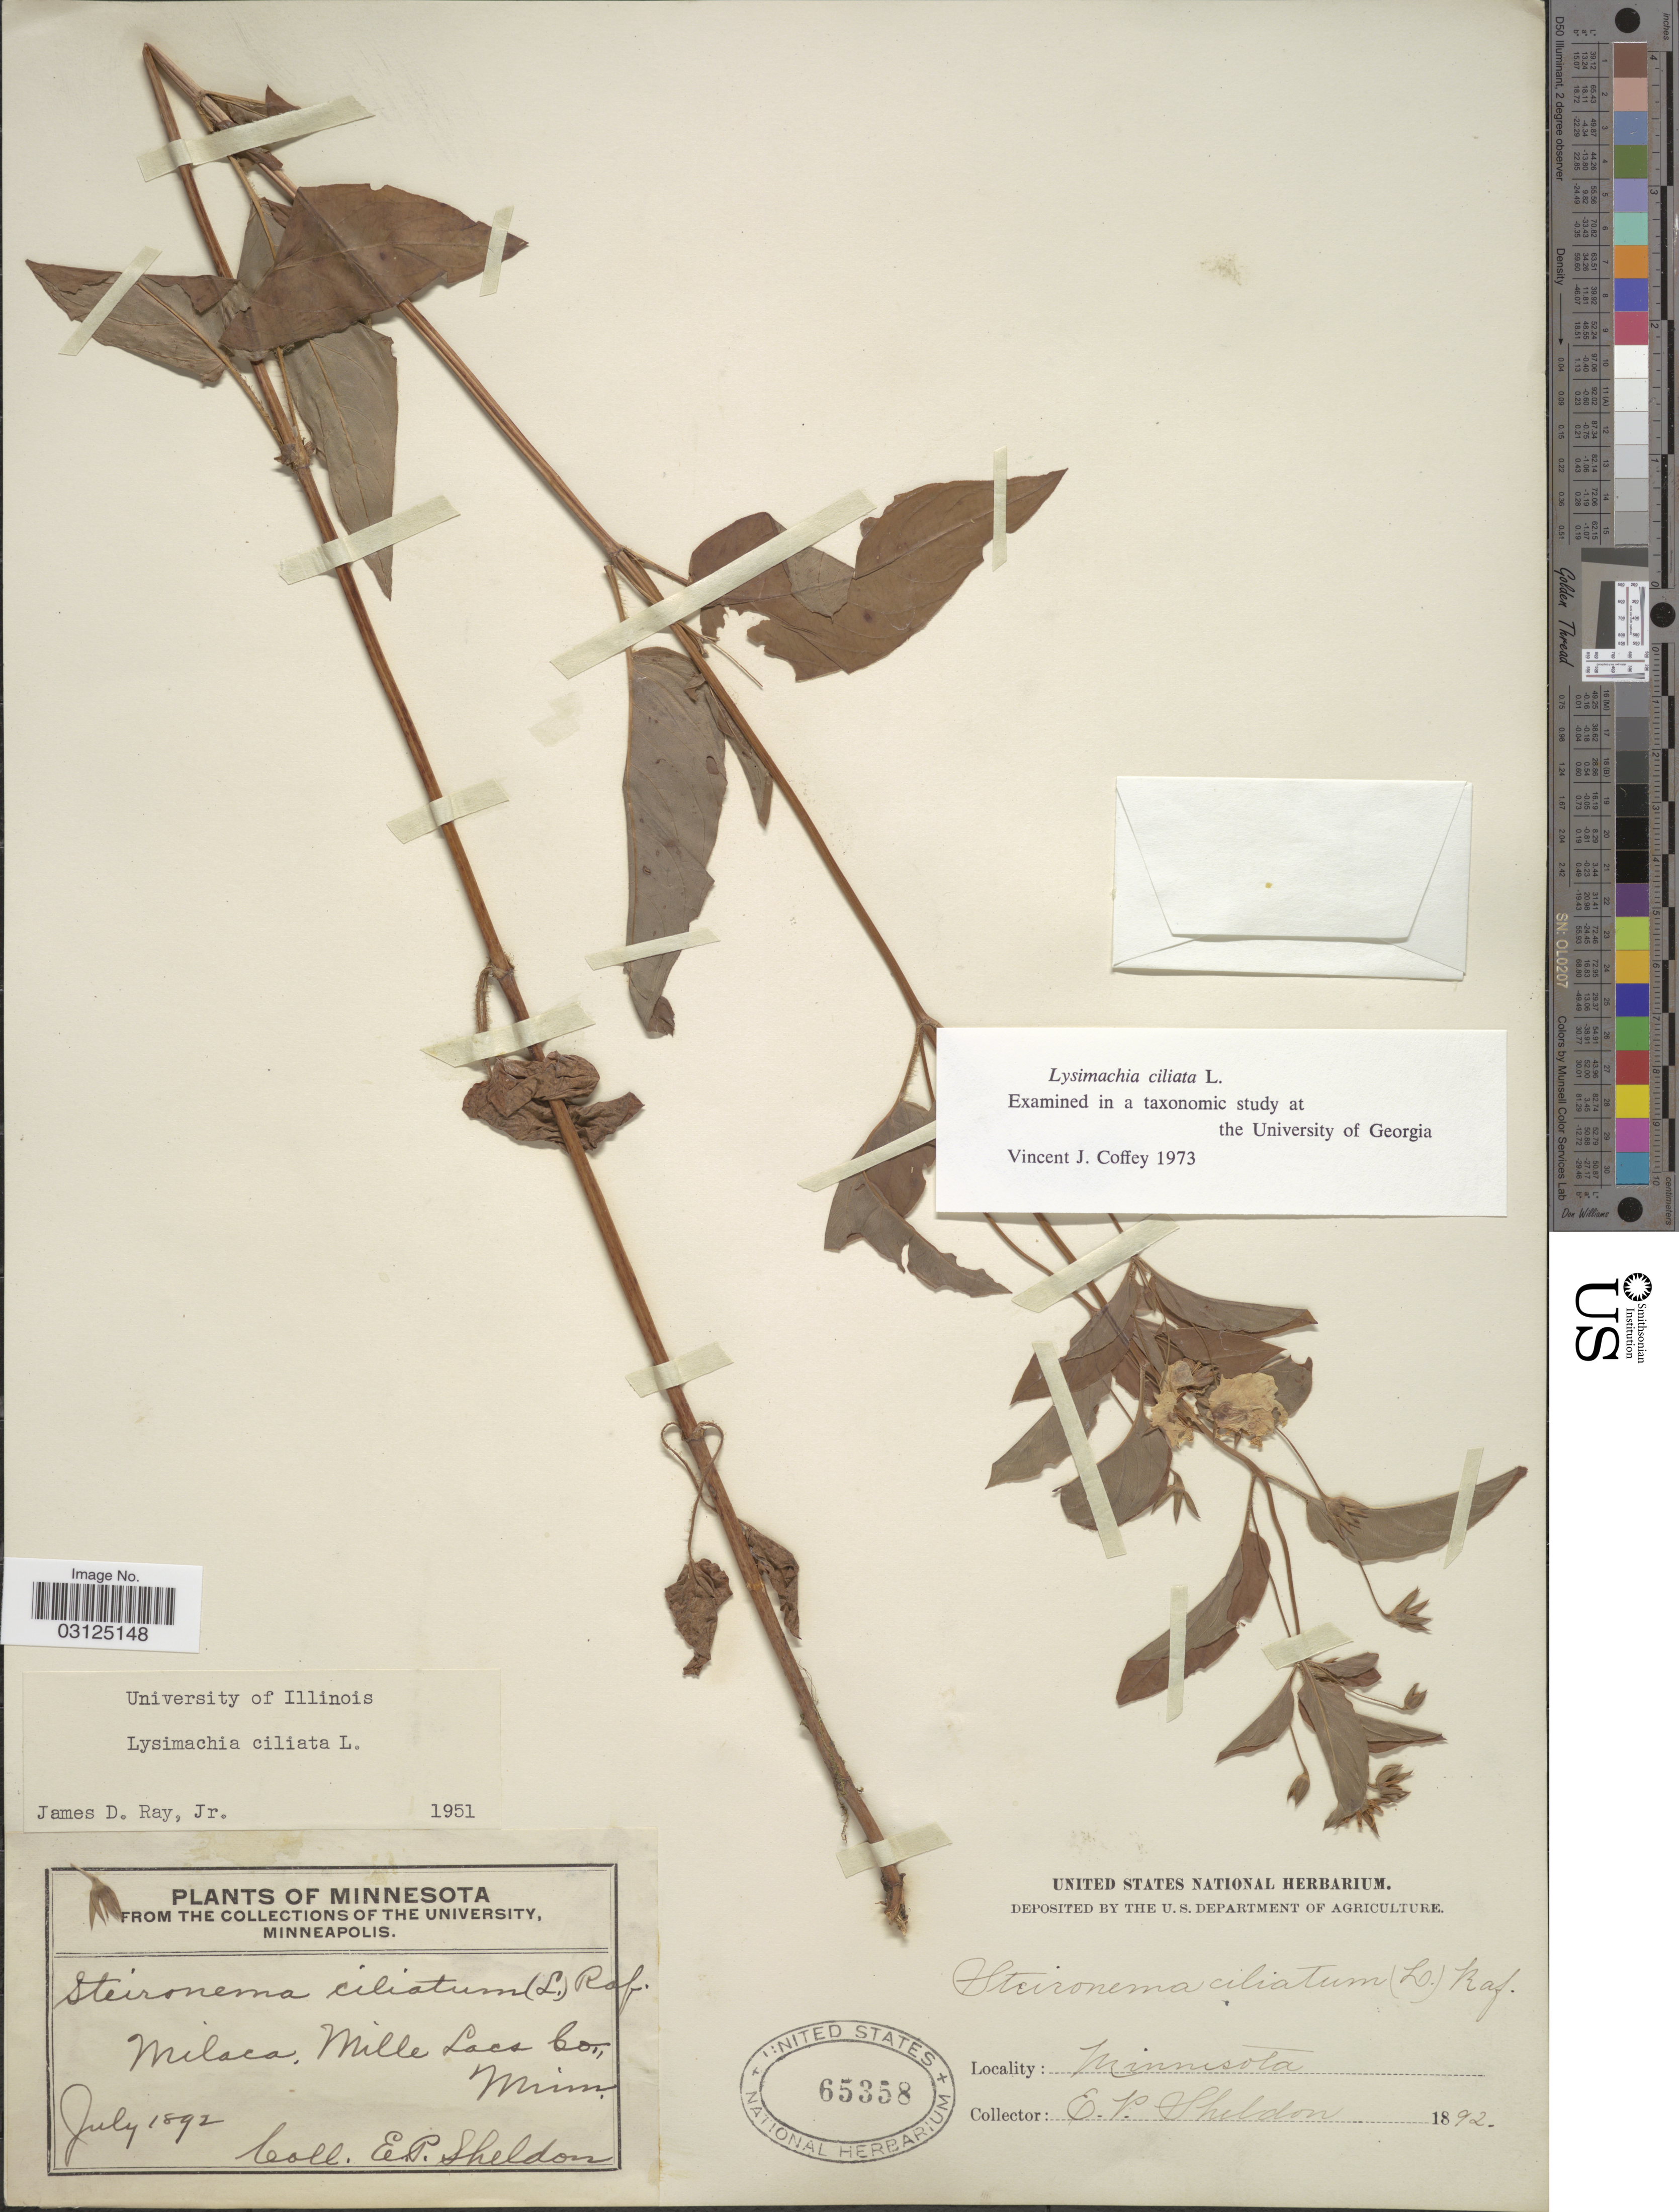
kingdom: Plantae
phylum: Tracheophyta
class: Magnoliopsida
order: Ericales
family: Primulaceae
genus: Lysimachia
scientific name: Lysimachia ciliata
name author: L.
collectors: E. P. Sheldon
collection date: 1892-07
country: United States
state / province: Minnesota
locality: Milaca, Mille Lacs Co.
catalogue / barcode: US 65358